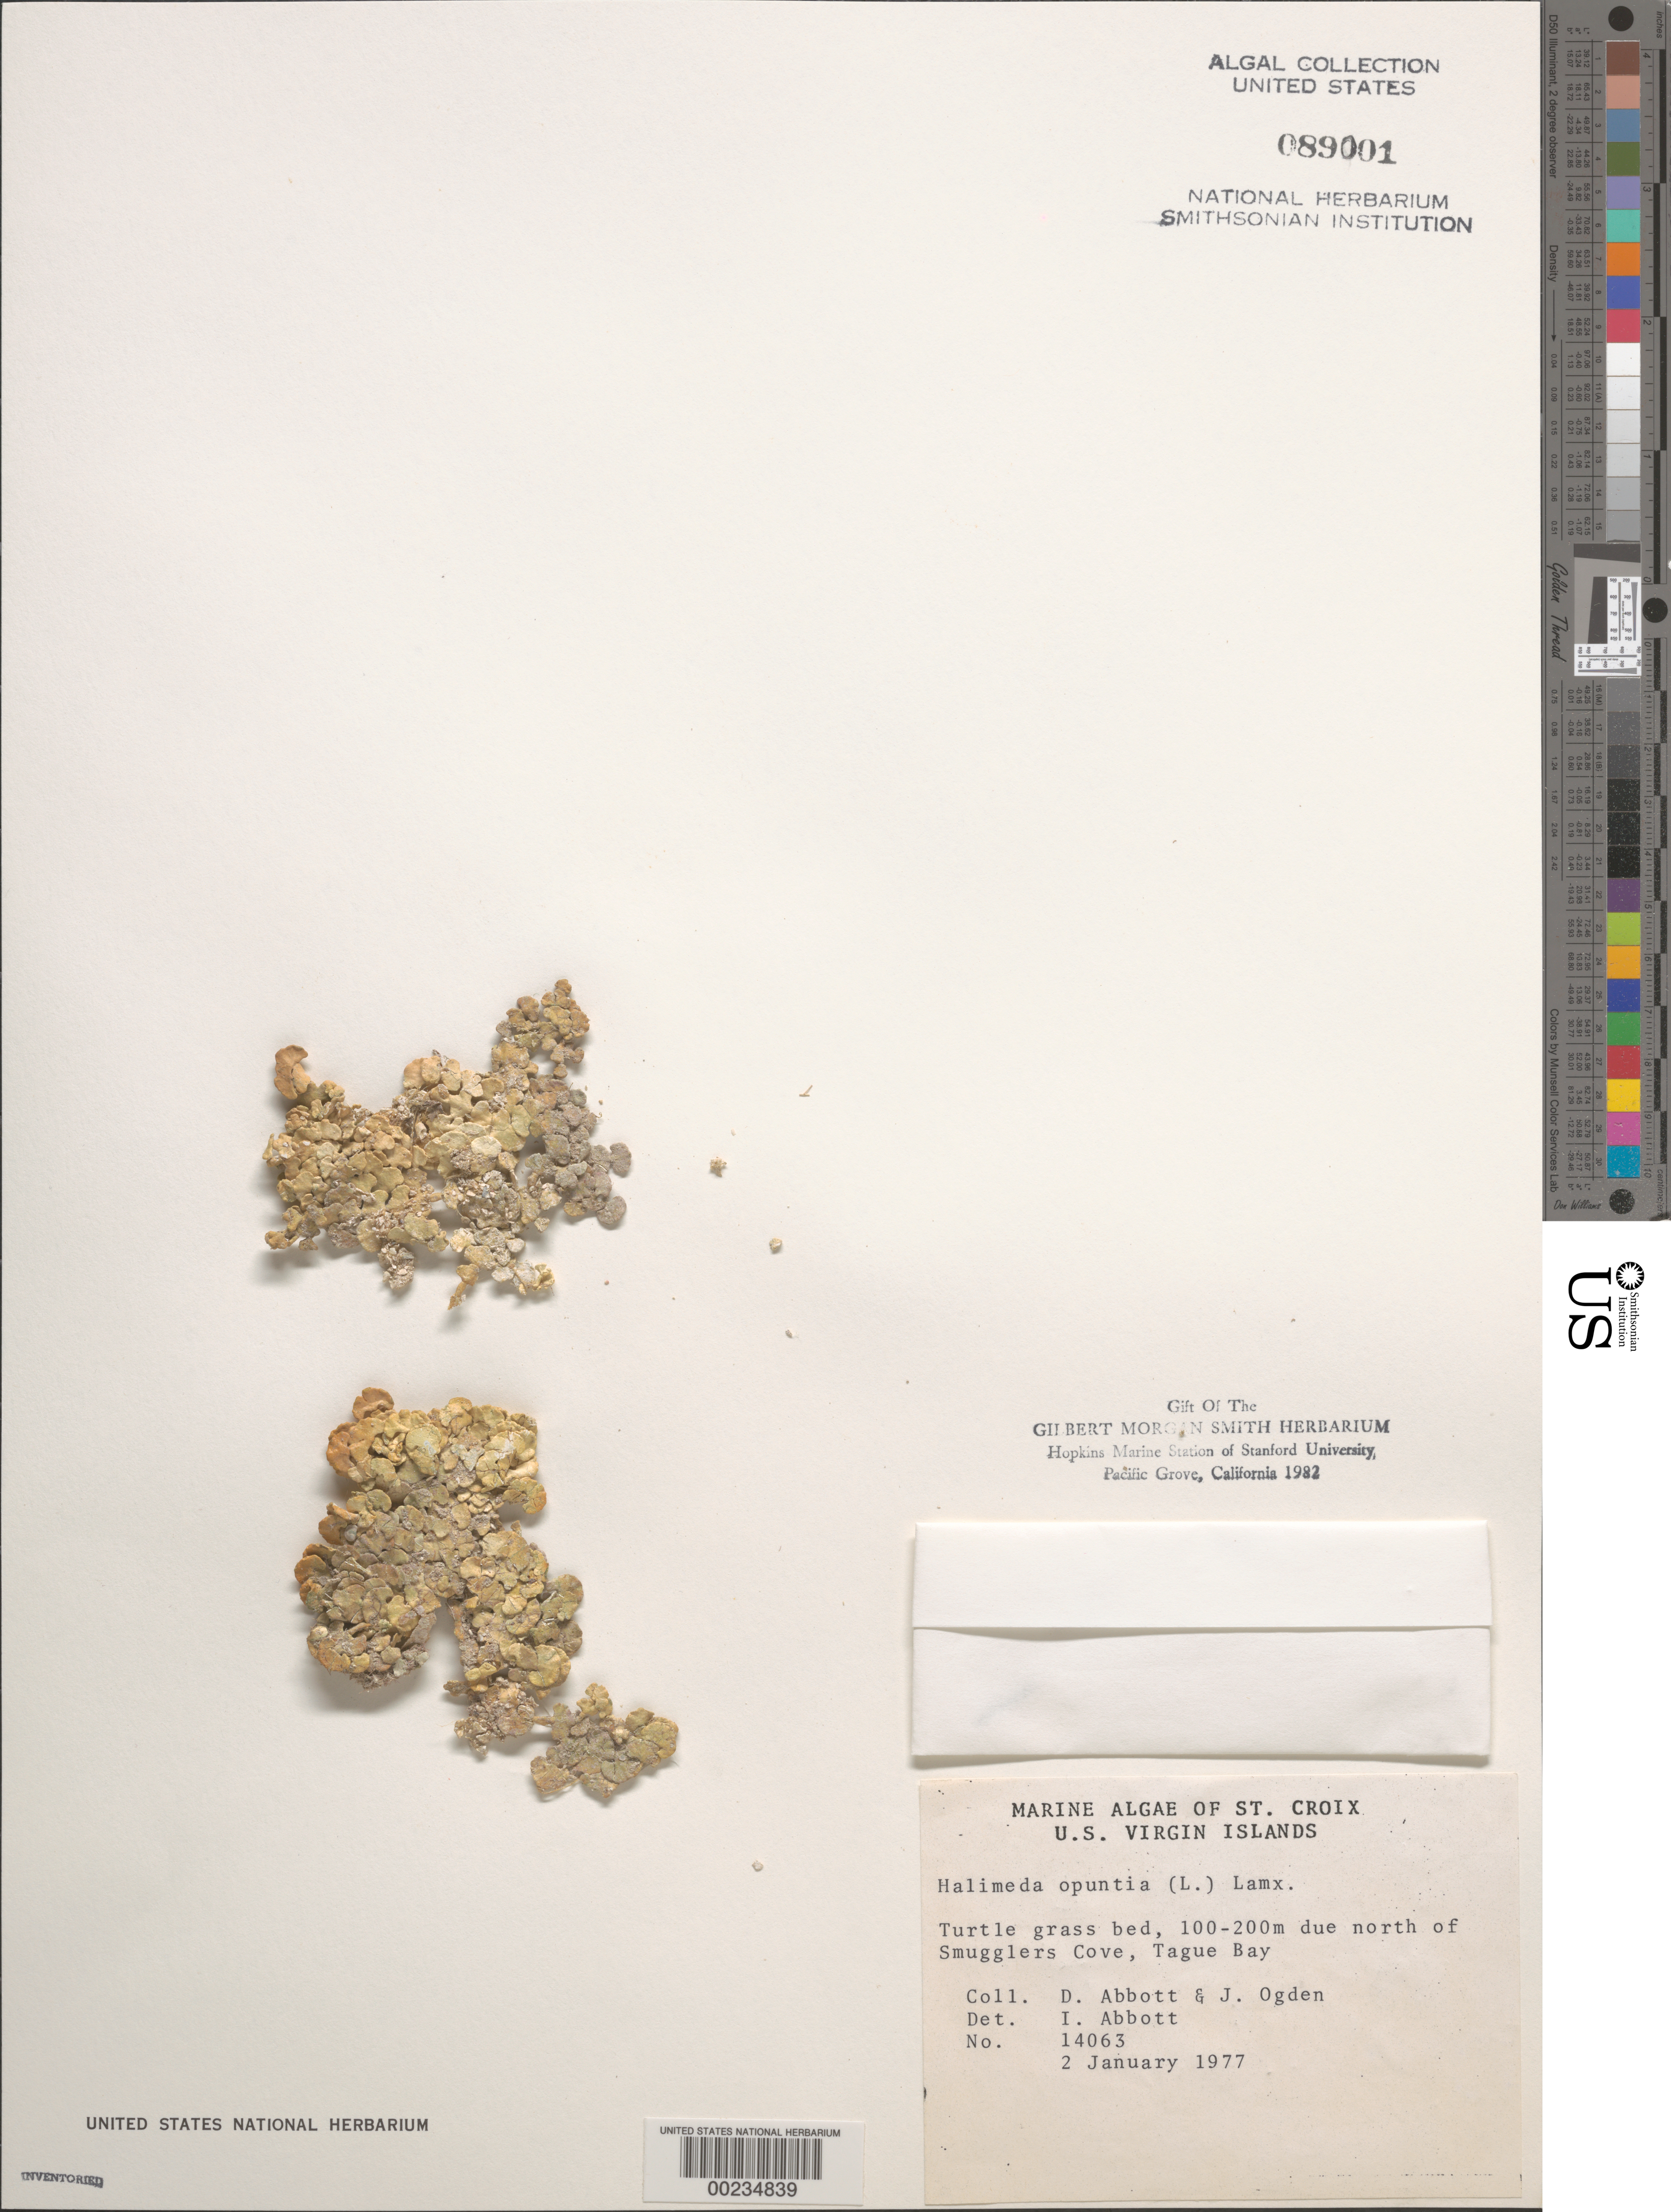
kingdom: Plantae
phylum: Chlorophyta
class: Ulvophyceae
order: Bryopsidales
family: Halimedaceae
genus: Halimeda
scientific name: Halimeda opuntia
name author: (L.) J.V.Lamouroux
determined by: Abbott, Isabella A.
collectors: D. P. Abbott & J. Ogden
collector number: IAA 14063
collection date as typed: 02 Jan 1977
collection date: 1977-01-02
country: U.S. Virgin Islands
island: St. Croix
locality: Tague Bay, north of Smuggler's Cove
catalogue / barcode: US 89001